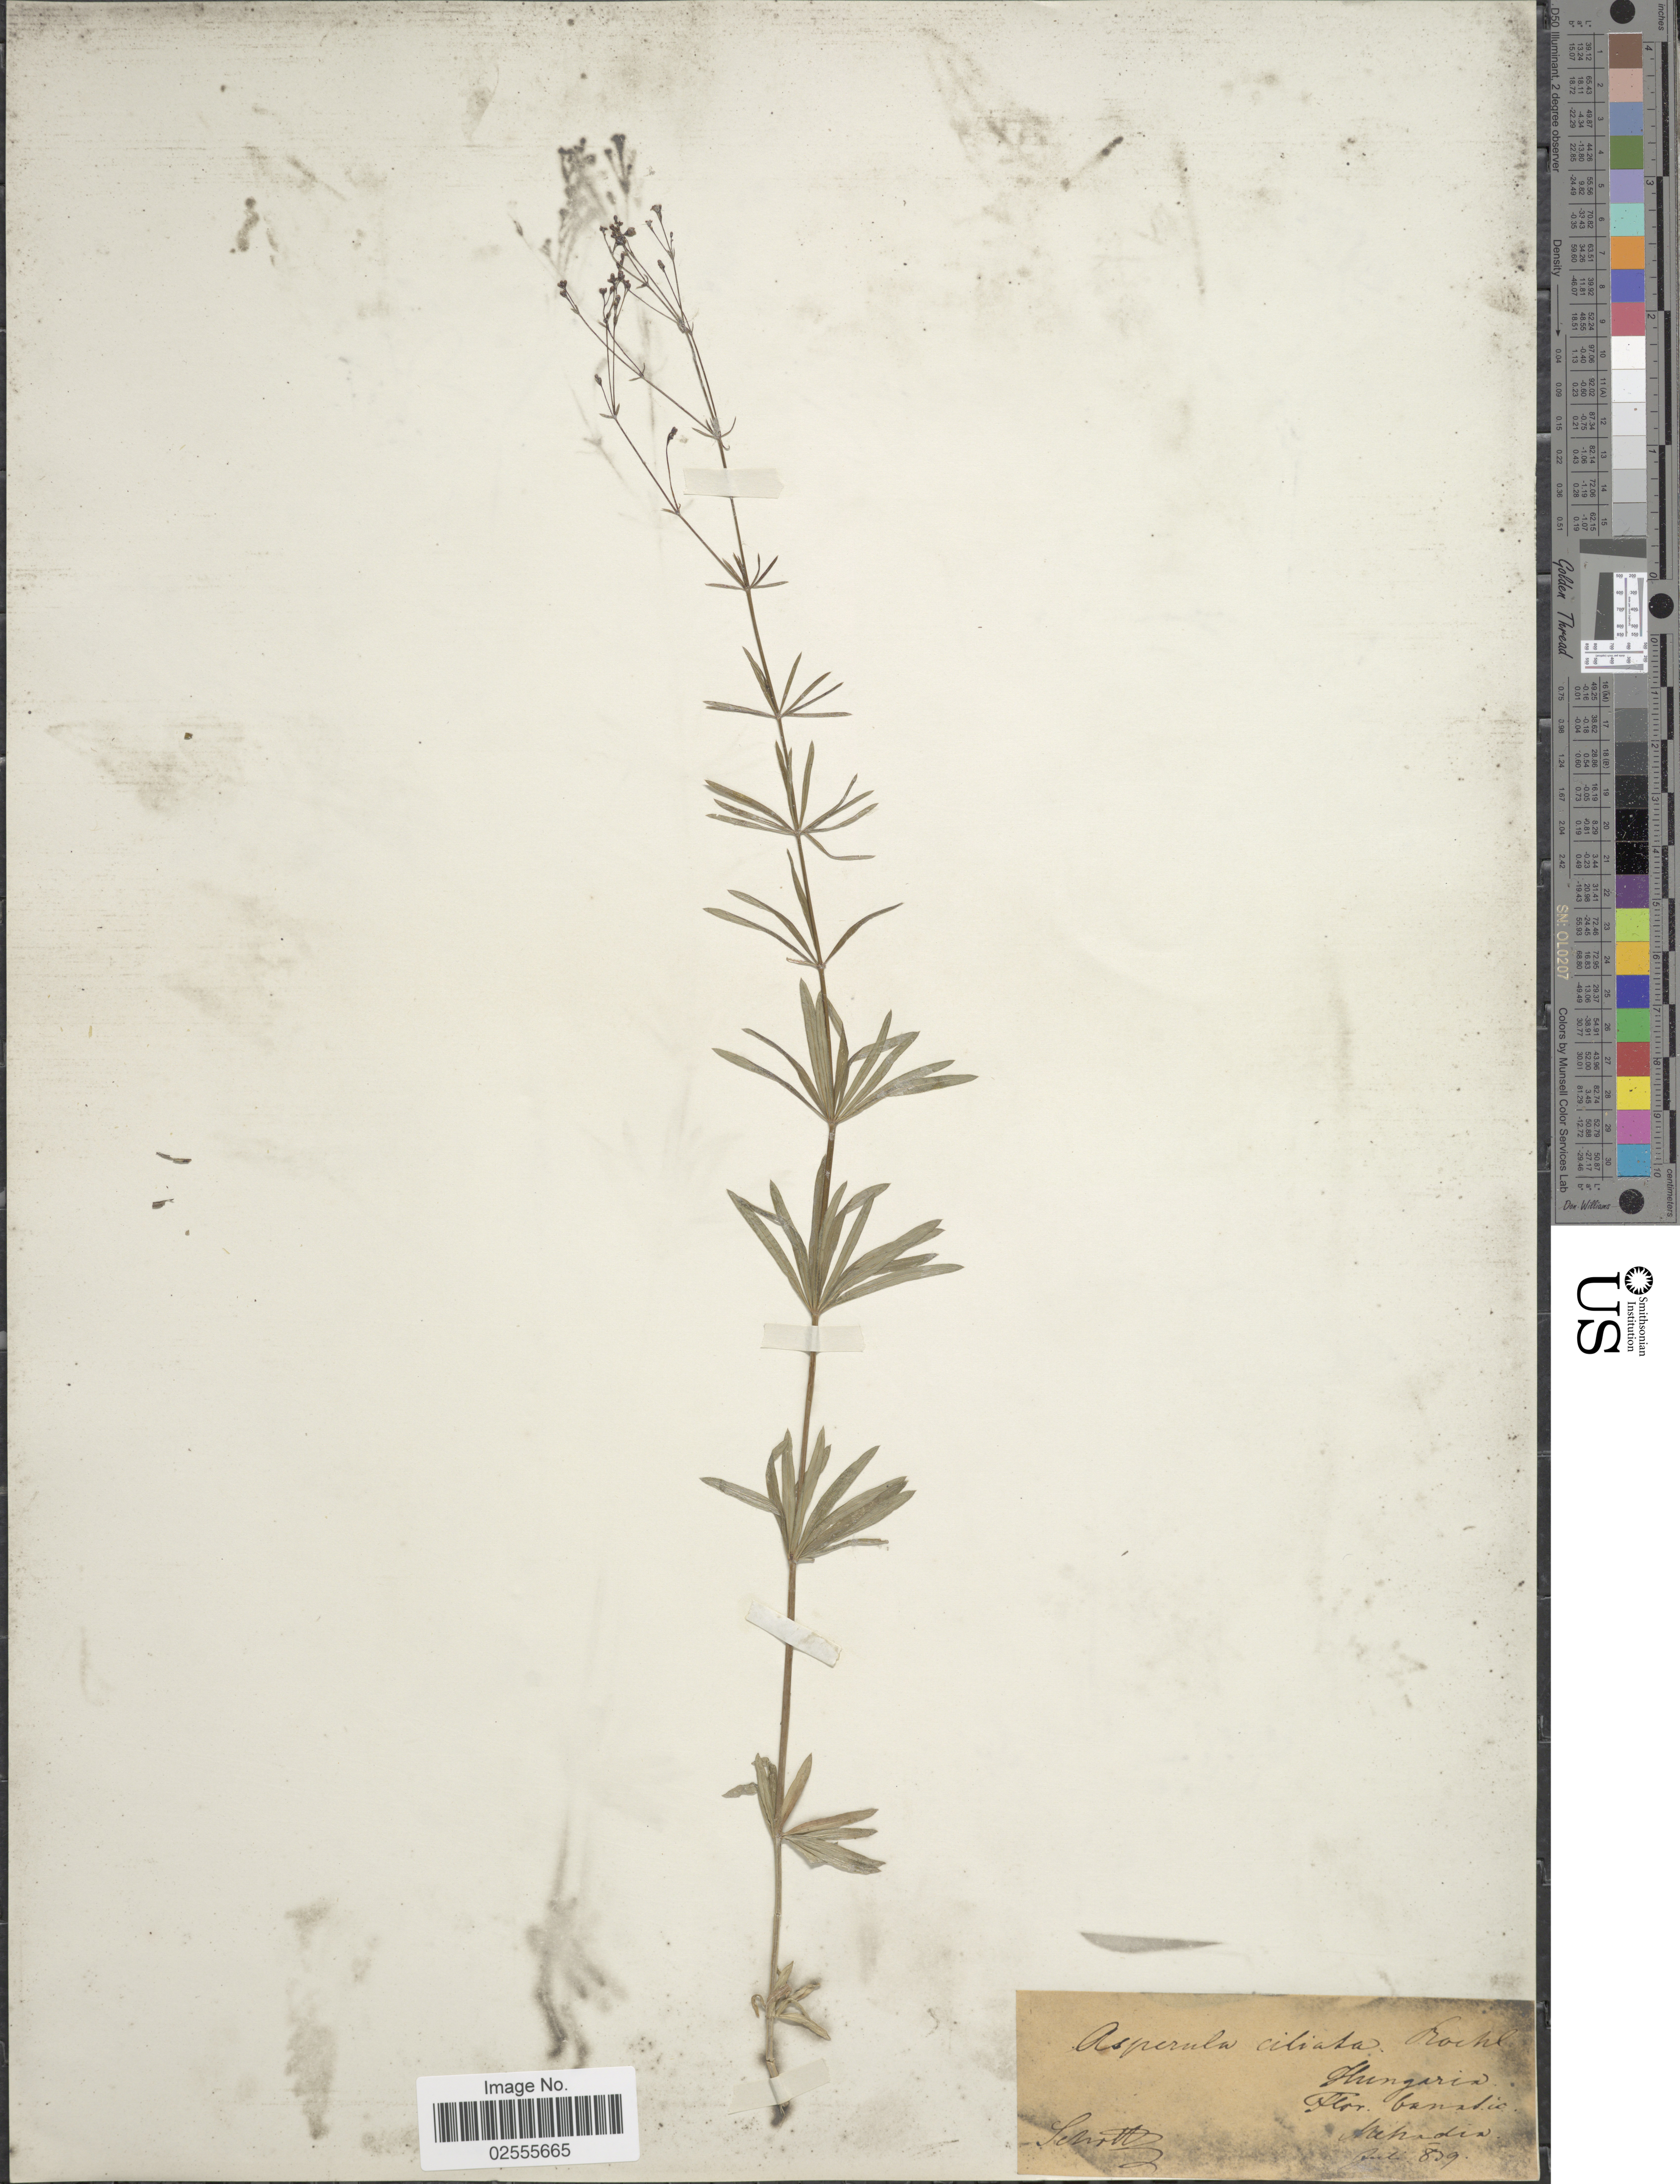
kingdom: Plantae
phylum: Tracheophyta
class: Magnoliopsida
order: Gentianales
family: Rubiaceae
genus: Asperula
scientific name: Asperula ciliata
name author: Rochel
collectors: Schott, --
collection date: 1839-07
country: Hungary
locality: Hungaria, Flor. Banat, Mehadia